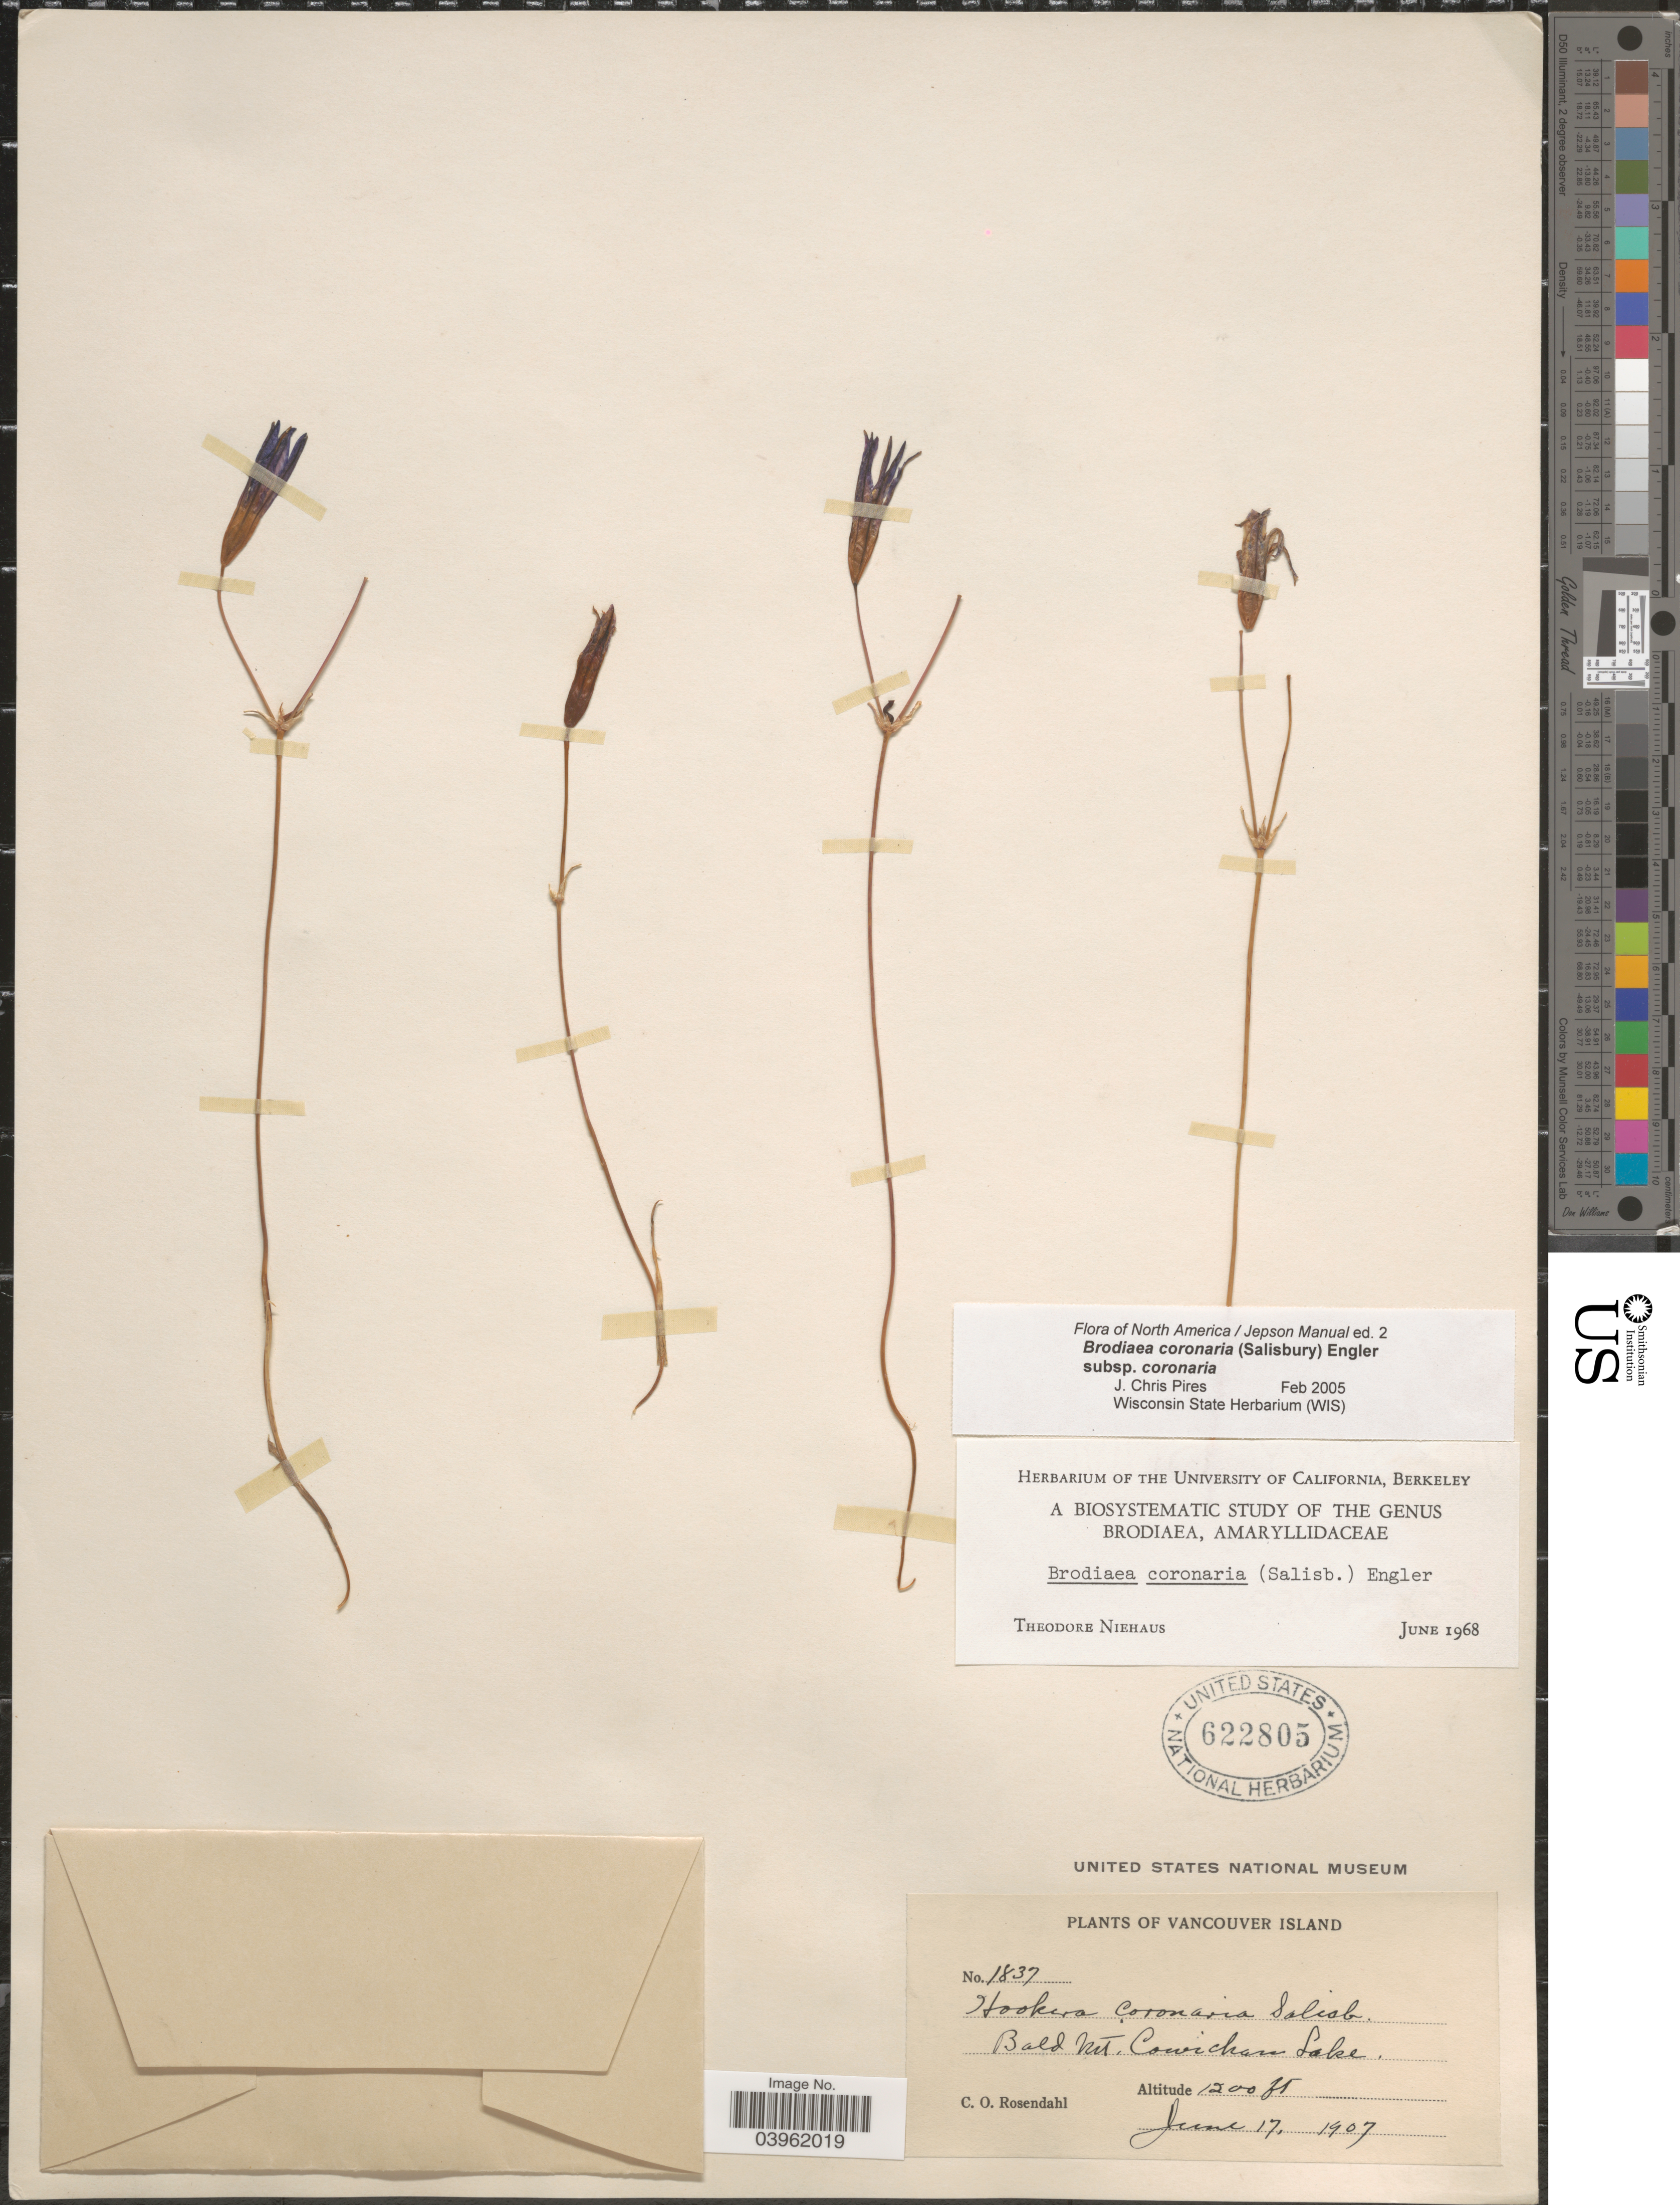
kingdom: Plantae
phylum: Tracheophyta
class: Liliopsida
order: Asparagales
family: Asparagaceae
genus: Brodiaea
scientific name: Brodiaea coronaria subsp. coronaria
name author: (Salisb.) Engl.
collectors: C. O. Rosendahl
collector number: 1837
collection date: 1907-06-17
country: Canada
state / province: British Columbia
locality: Vancouver Island. Bald Mt. Cowichan Lake.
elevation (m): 366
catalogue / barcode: US 622805